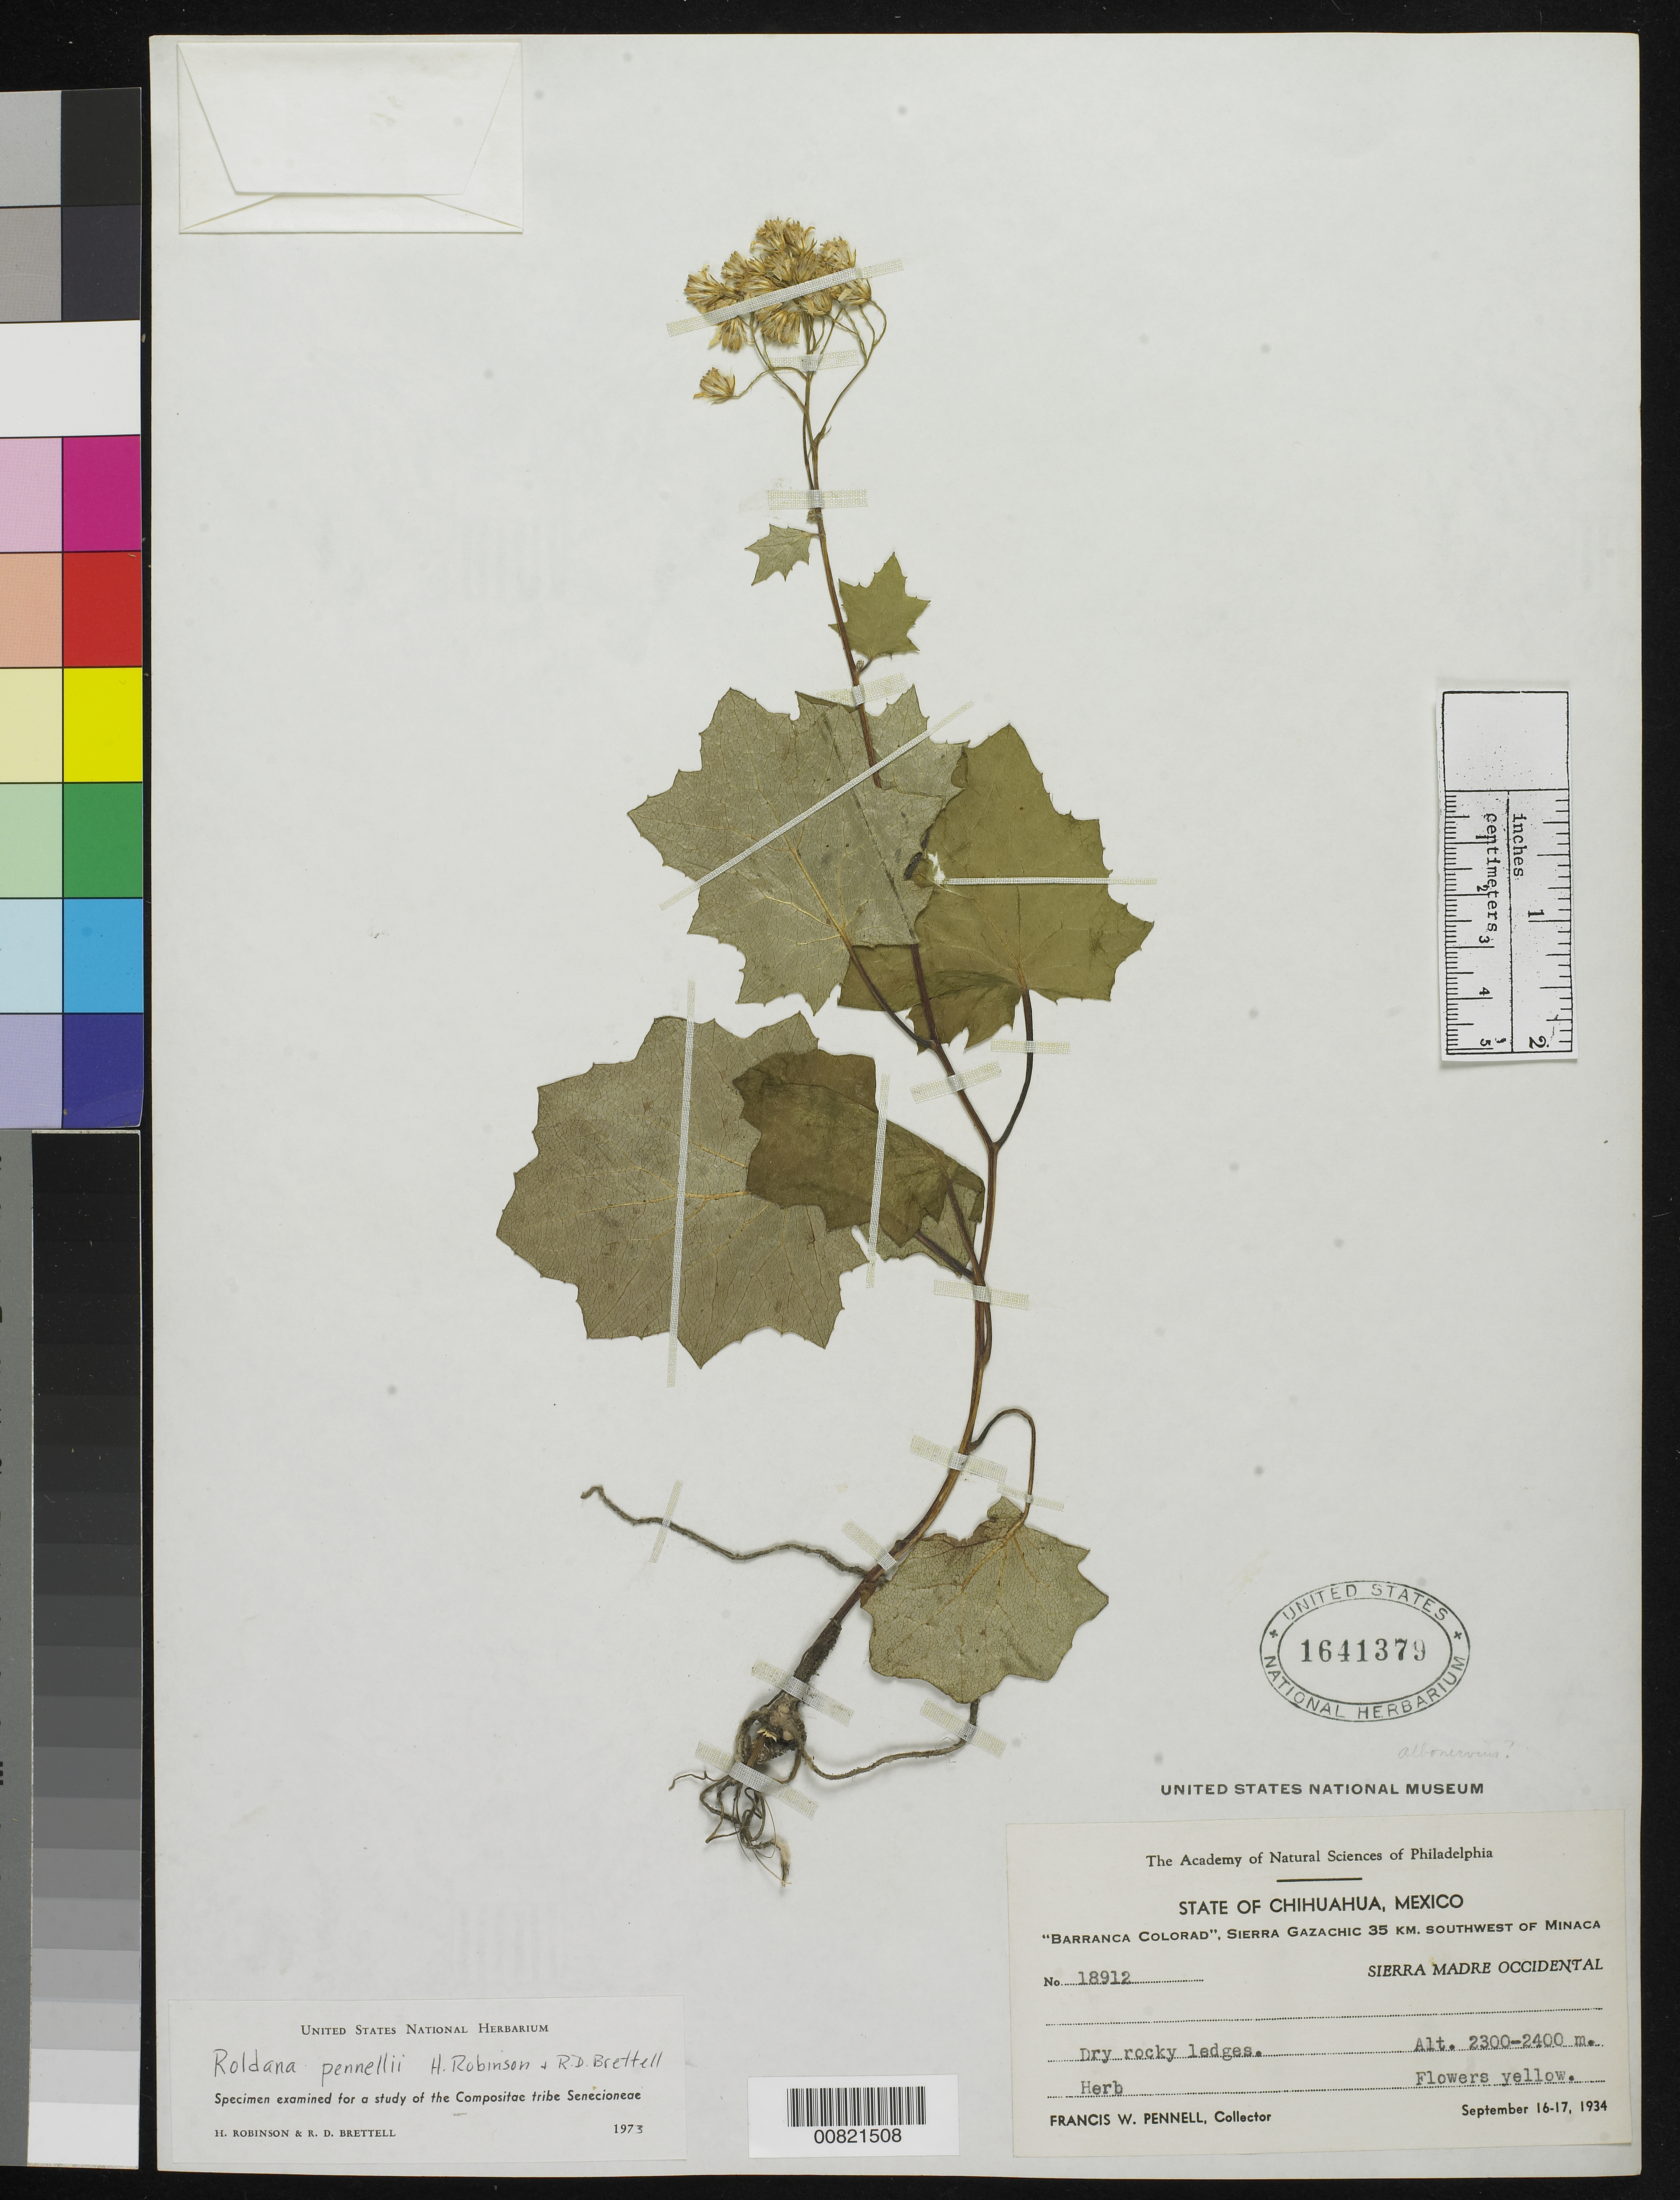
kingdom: Plantae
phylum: Tracheophyta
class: Magnoliopsida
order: Asterales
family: Asteraceae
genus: Roldana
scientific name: Roldana pennellii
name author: H. Rob. & Brettell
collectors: F. W. Pennell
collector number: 18912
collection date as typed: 16 Sep 1934 to 17 Sep 1934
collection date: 1934-09-16/1934-09-17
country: Mexico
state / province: Chihuahua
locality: Barranca Colorad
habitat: Dry rocky ledges.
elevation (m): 2400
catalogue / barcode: US 1641379